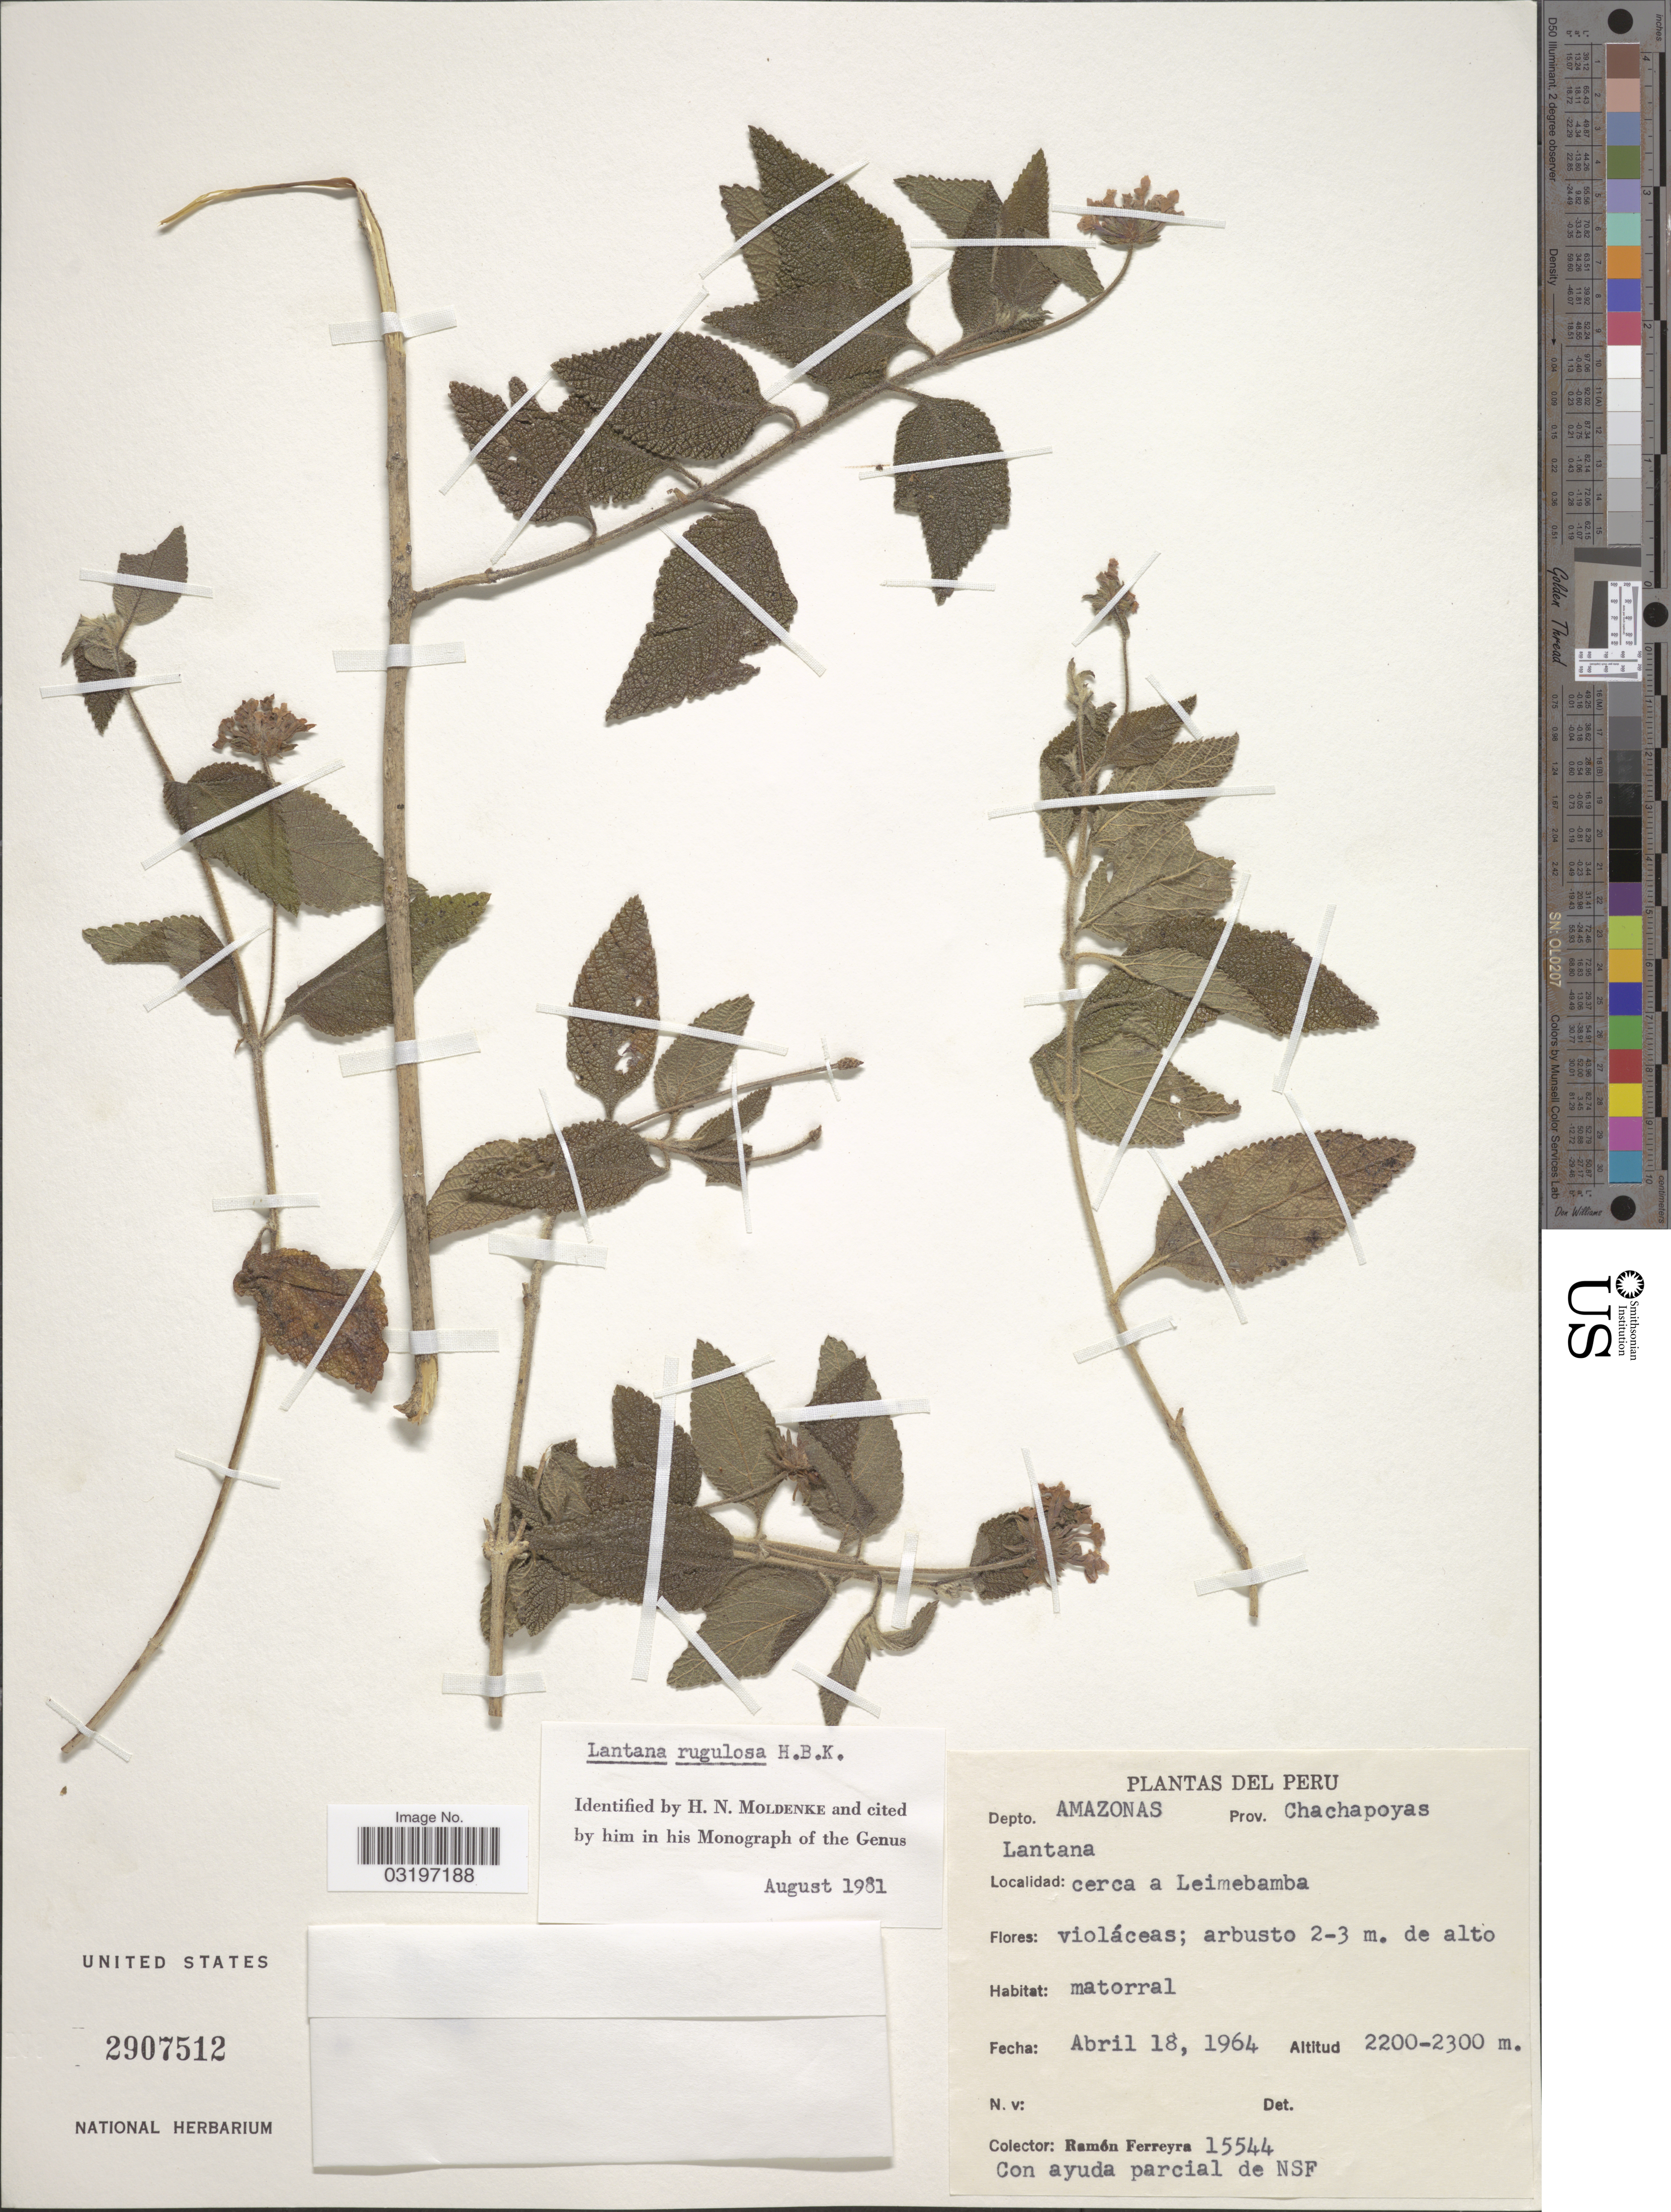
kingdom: Plantae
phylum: Tracheophyta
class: Magnoliopsida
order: Lamiales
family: Verbenaceae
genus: Lantana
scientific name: Lantana rugulosa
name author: Kunth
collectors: R. A. Ferreyra & NSF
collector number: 15544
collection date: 1964-04-18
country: Peru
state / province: Amazonas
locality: Depto. Amazonas, Prov. Chachapoyas, cerca a Leimebamba.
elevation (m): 2200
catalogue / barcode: US 2907512